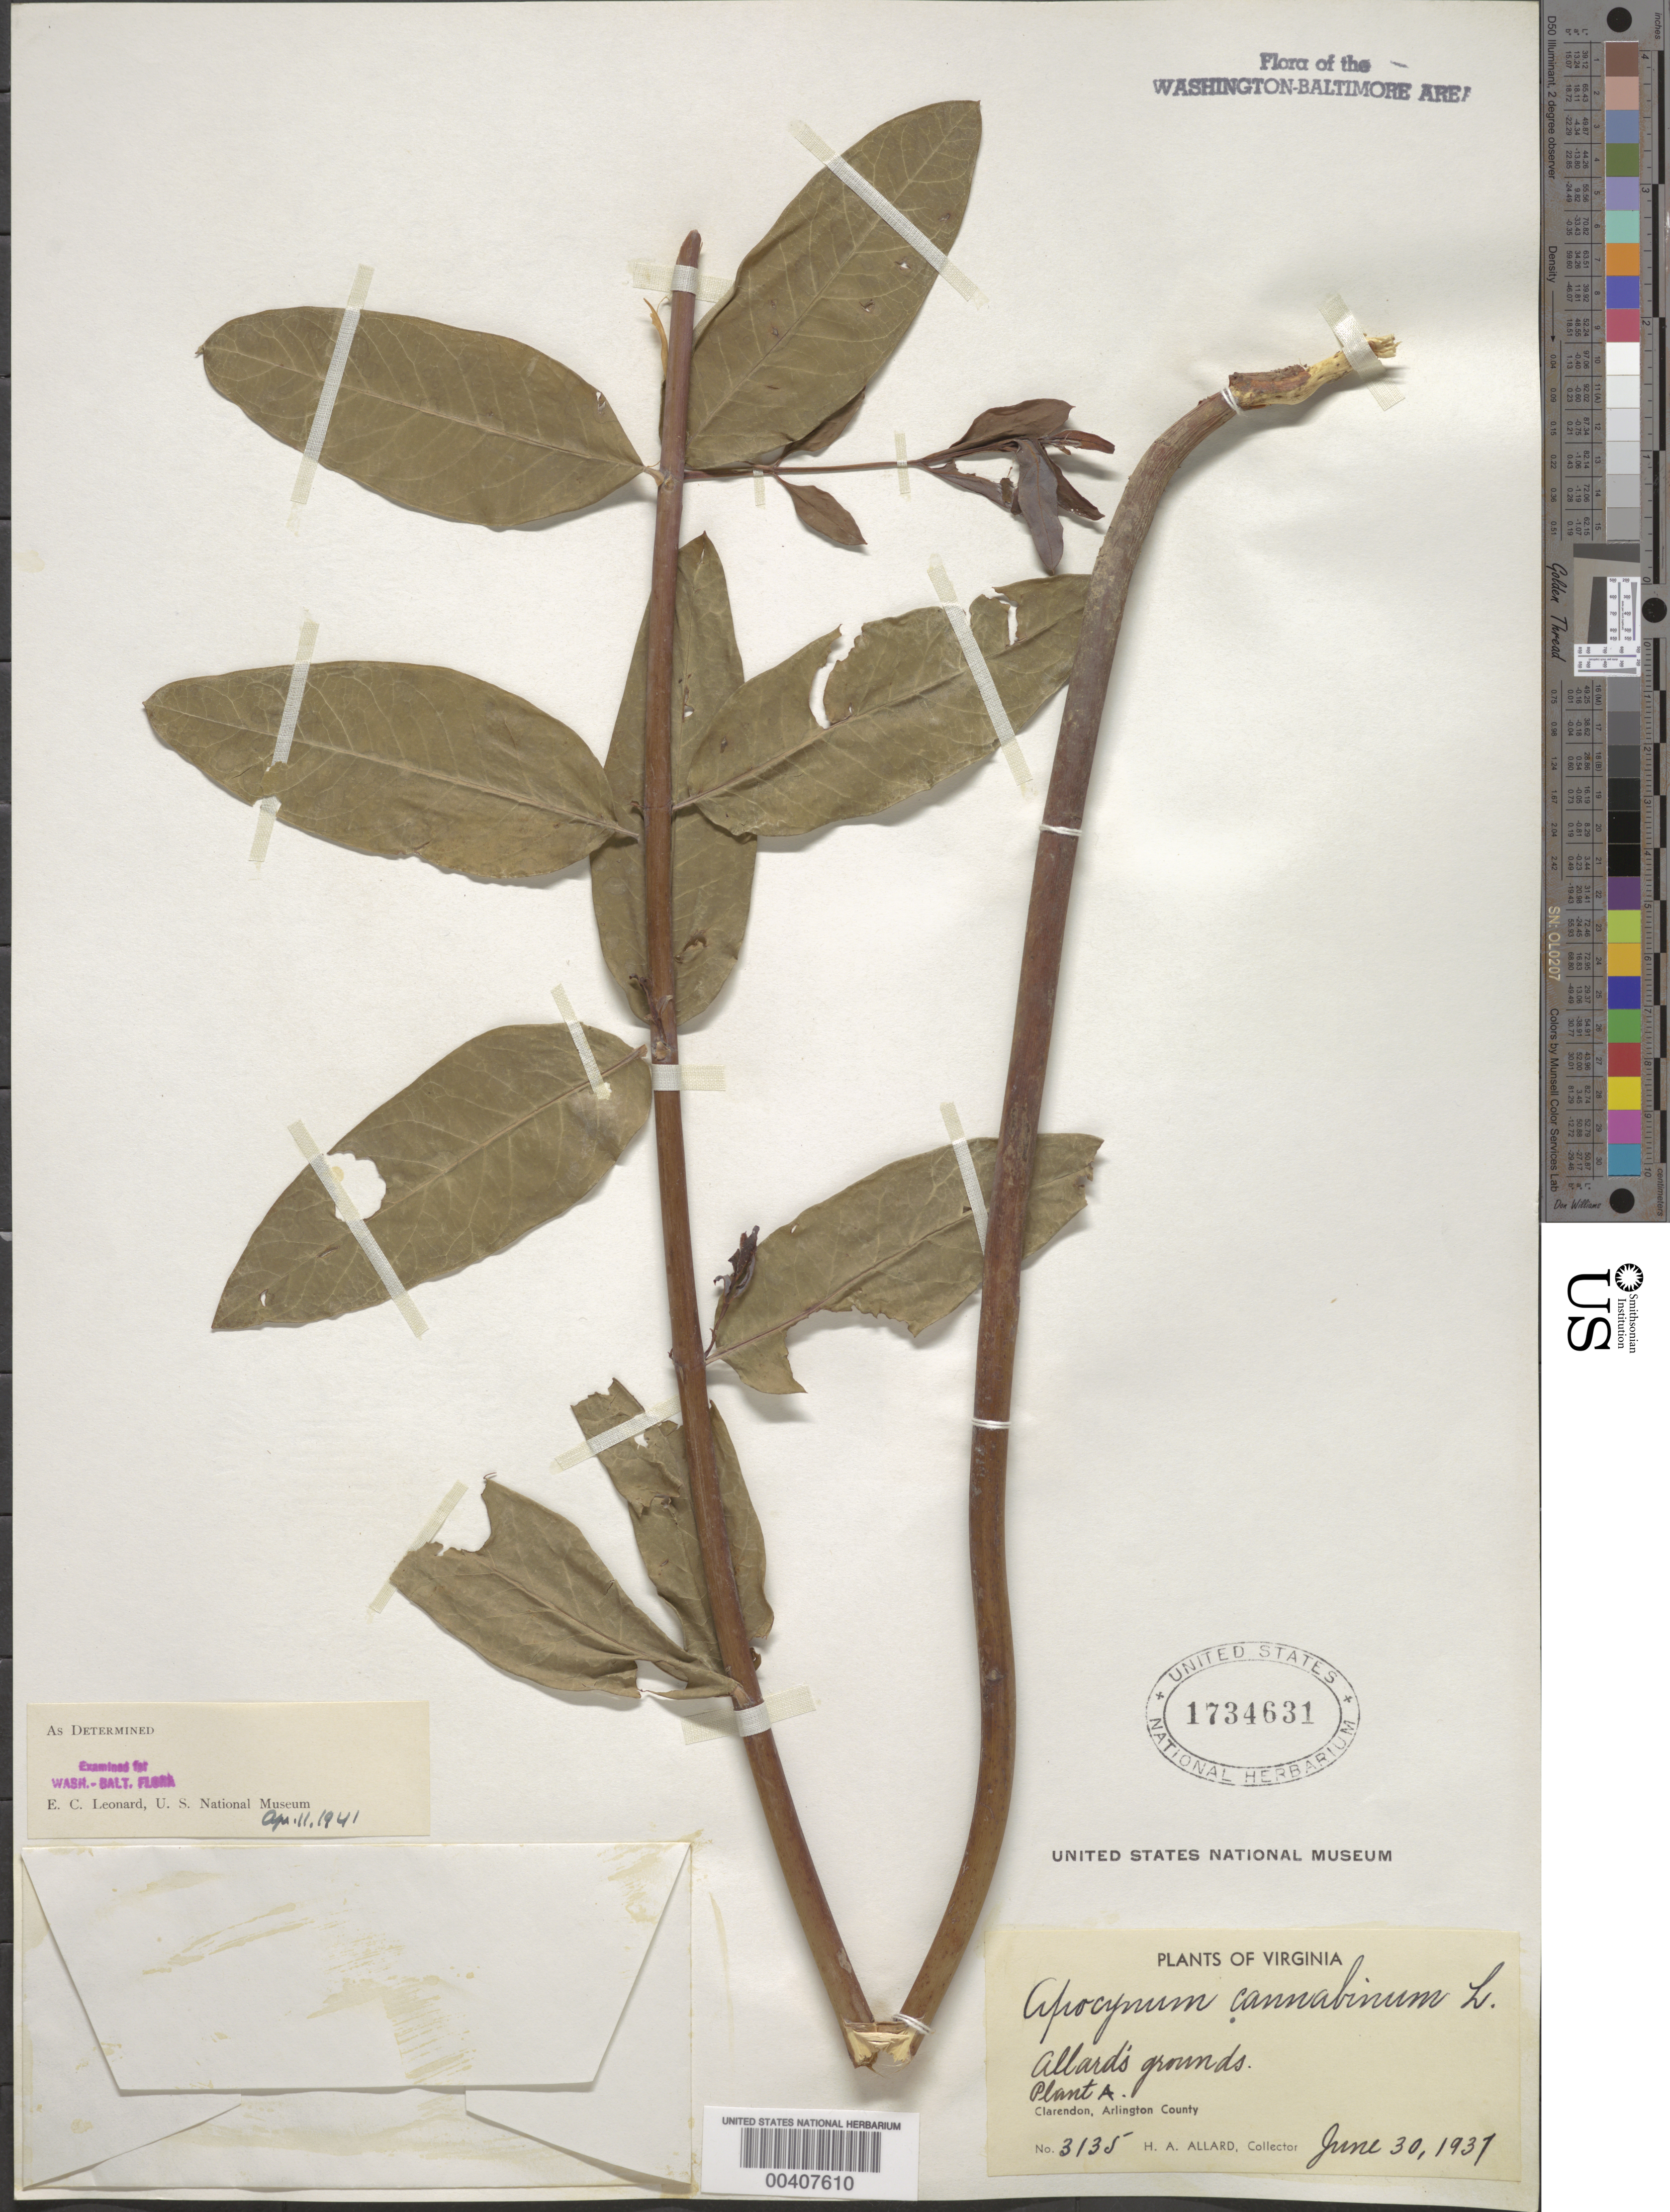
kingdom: Plantae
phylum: Tracheophyta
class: Magnoliopsida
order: Gentianales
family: Apocynaceae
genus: Apocynum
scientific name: Apocynum cannabinum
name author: L.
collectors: H. A. Allard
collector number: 3135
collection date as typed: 30 Jun 1937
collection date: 1937-06-30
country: United States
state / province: Virginia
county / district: Fairfax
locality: West Falls Church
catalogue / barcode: US 1734631